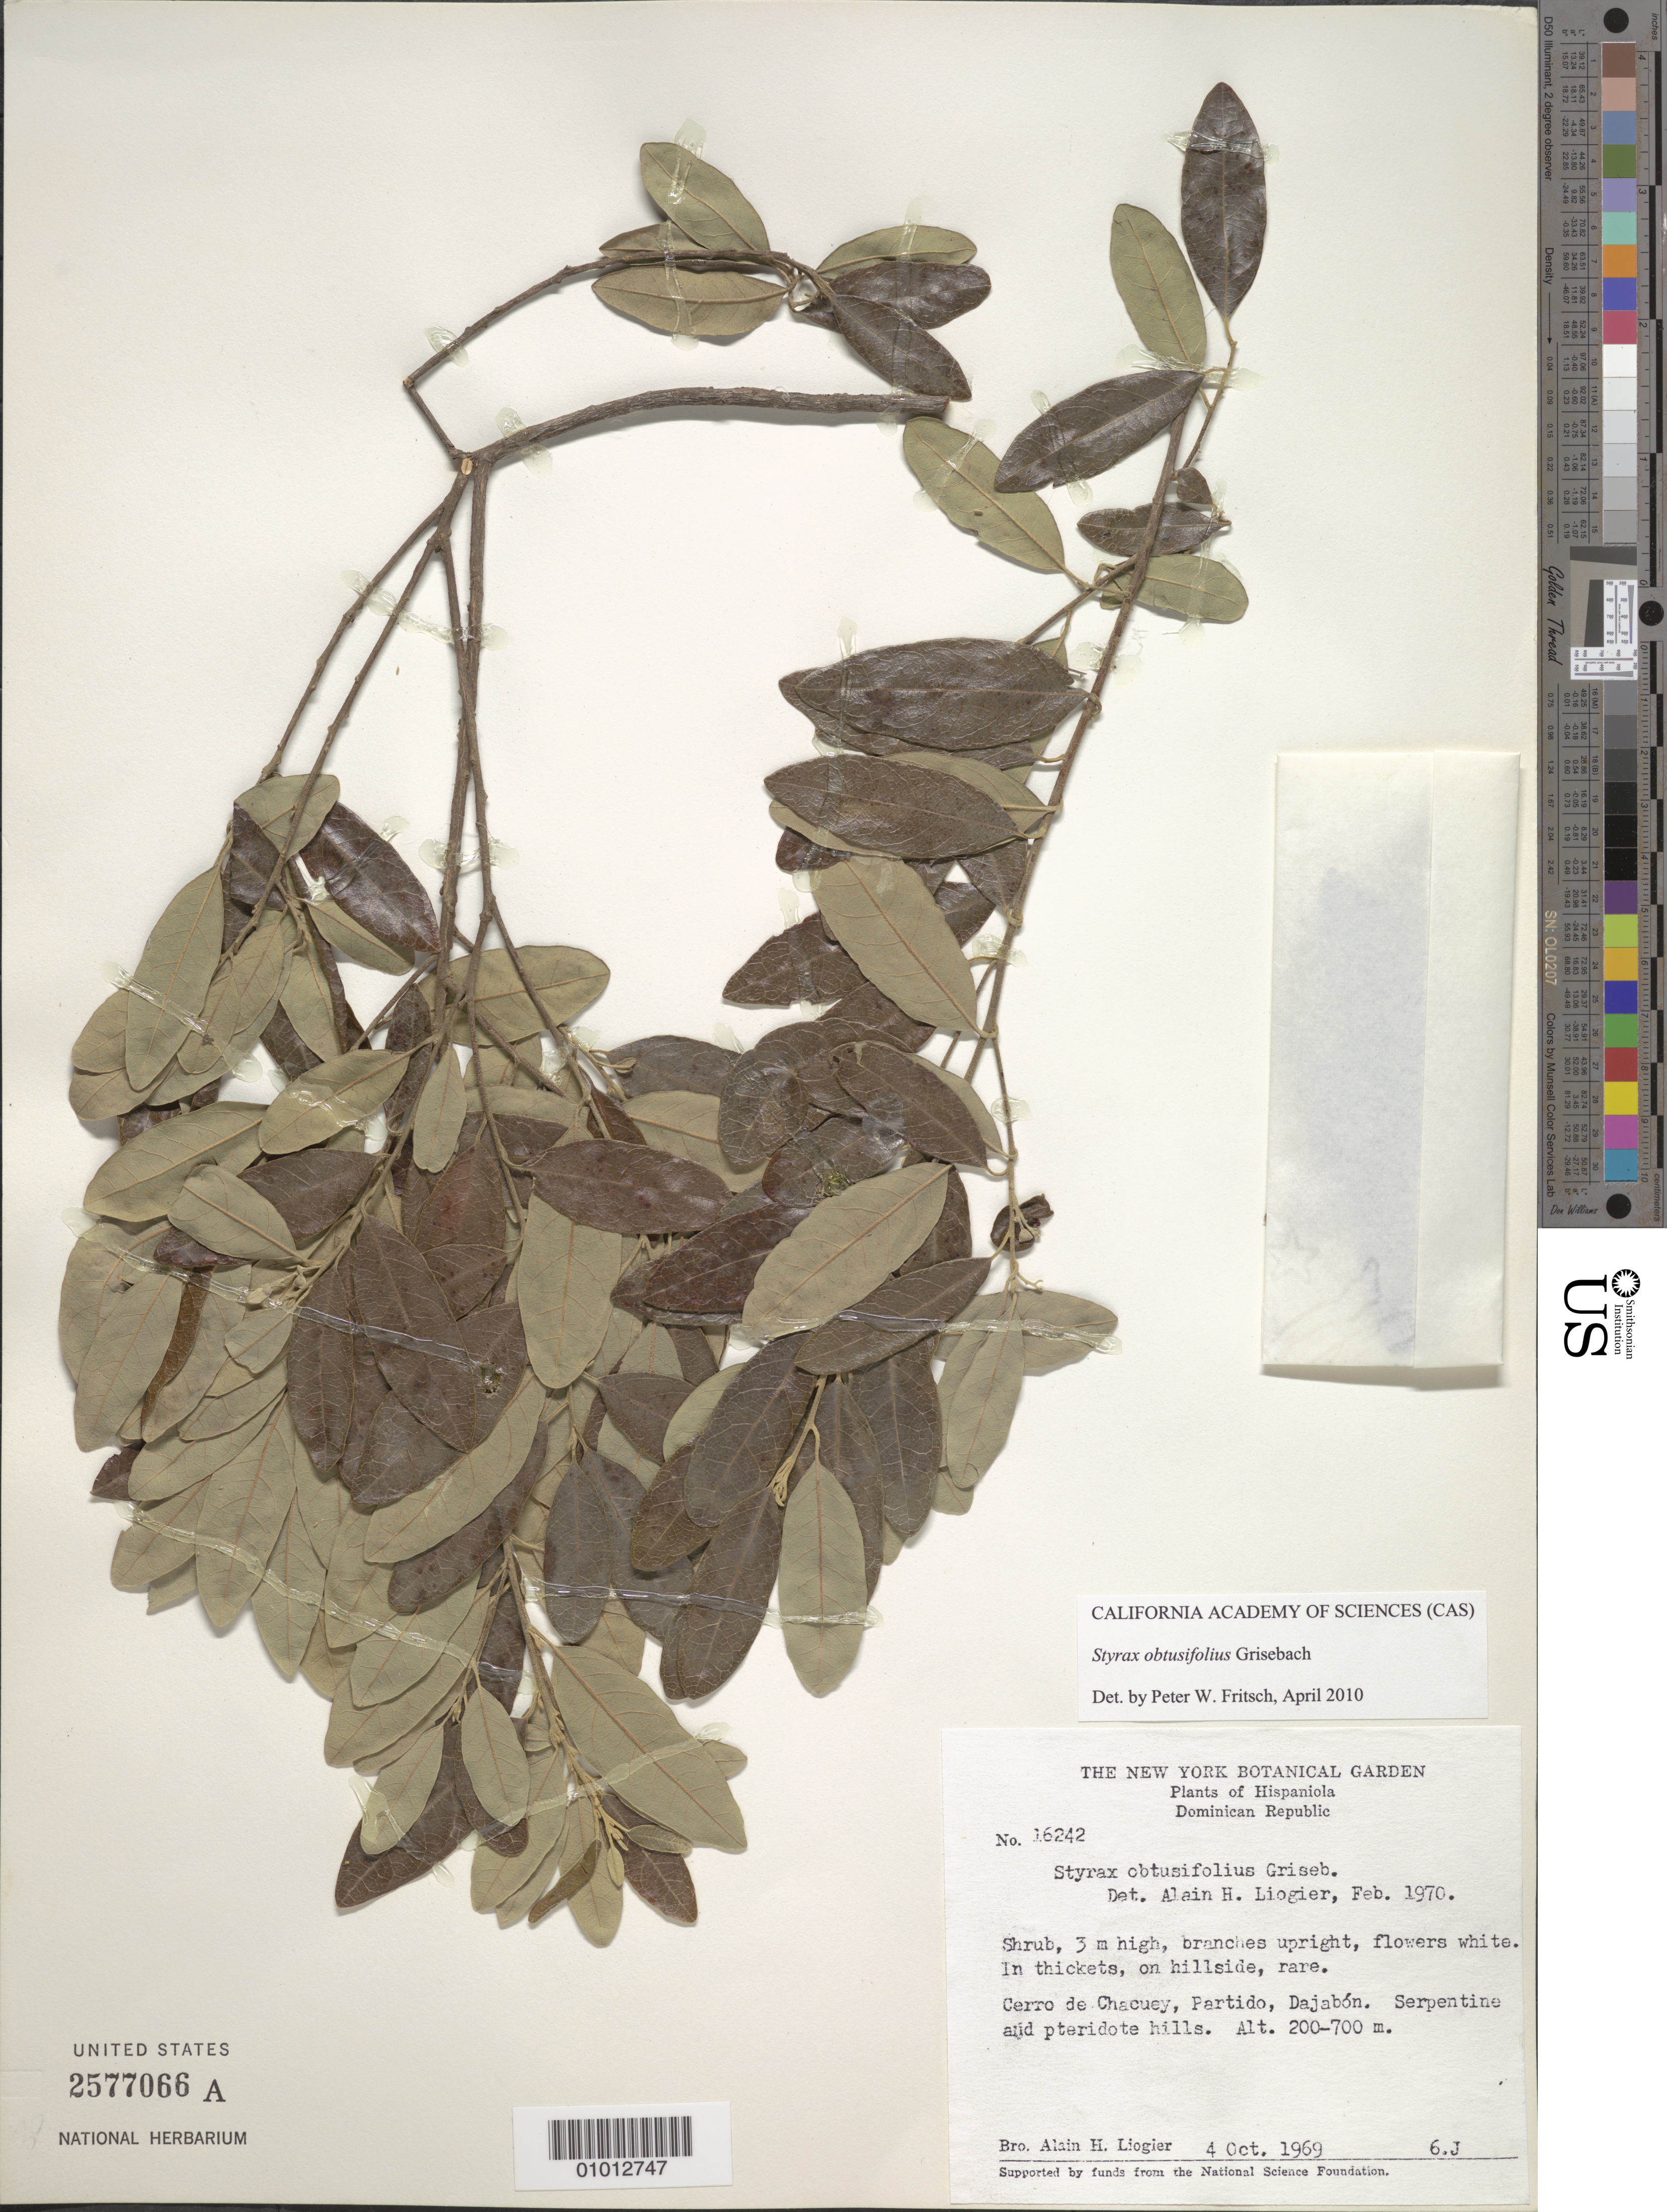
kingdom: Plantae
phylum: Tracheophyta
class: Magnoliopsida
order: Ericales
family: Styracaceae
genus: Styrax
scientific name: Styrax obtusifolius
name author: Griseb.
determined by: Fritsch, Peter W.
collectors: A. H. Liogier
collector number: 16242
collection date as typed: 04 Oct 1959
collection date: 1959-10-04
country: Dominican Republic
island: Hispaniola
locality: Cerro de Chacuey, Partido, Dajabón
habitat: Serpentine and pteridote hills, in thickets, on hillside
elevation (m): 200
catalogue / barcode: US 2577066A